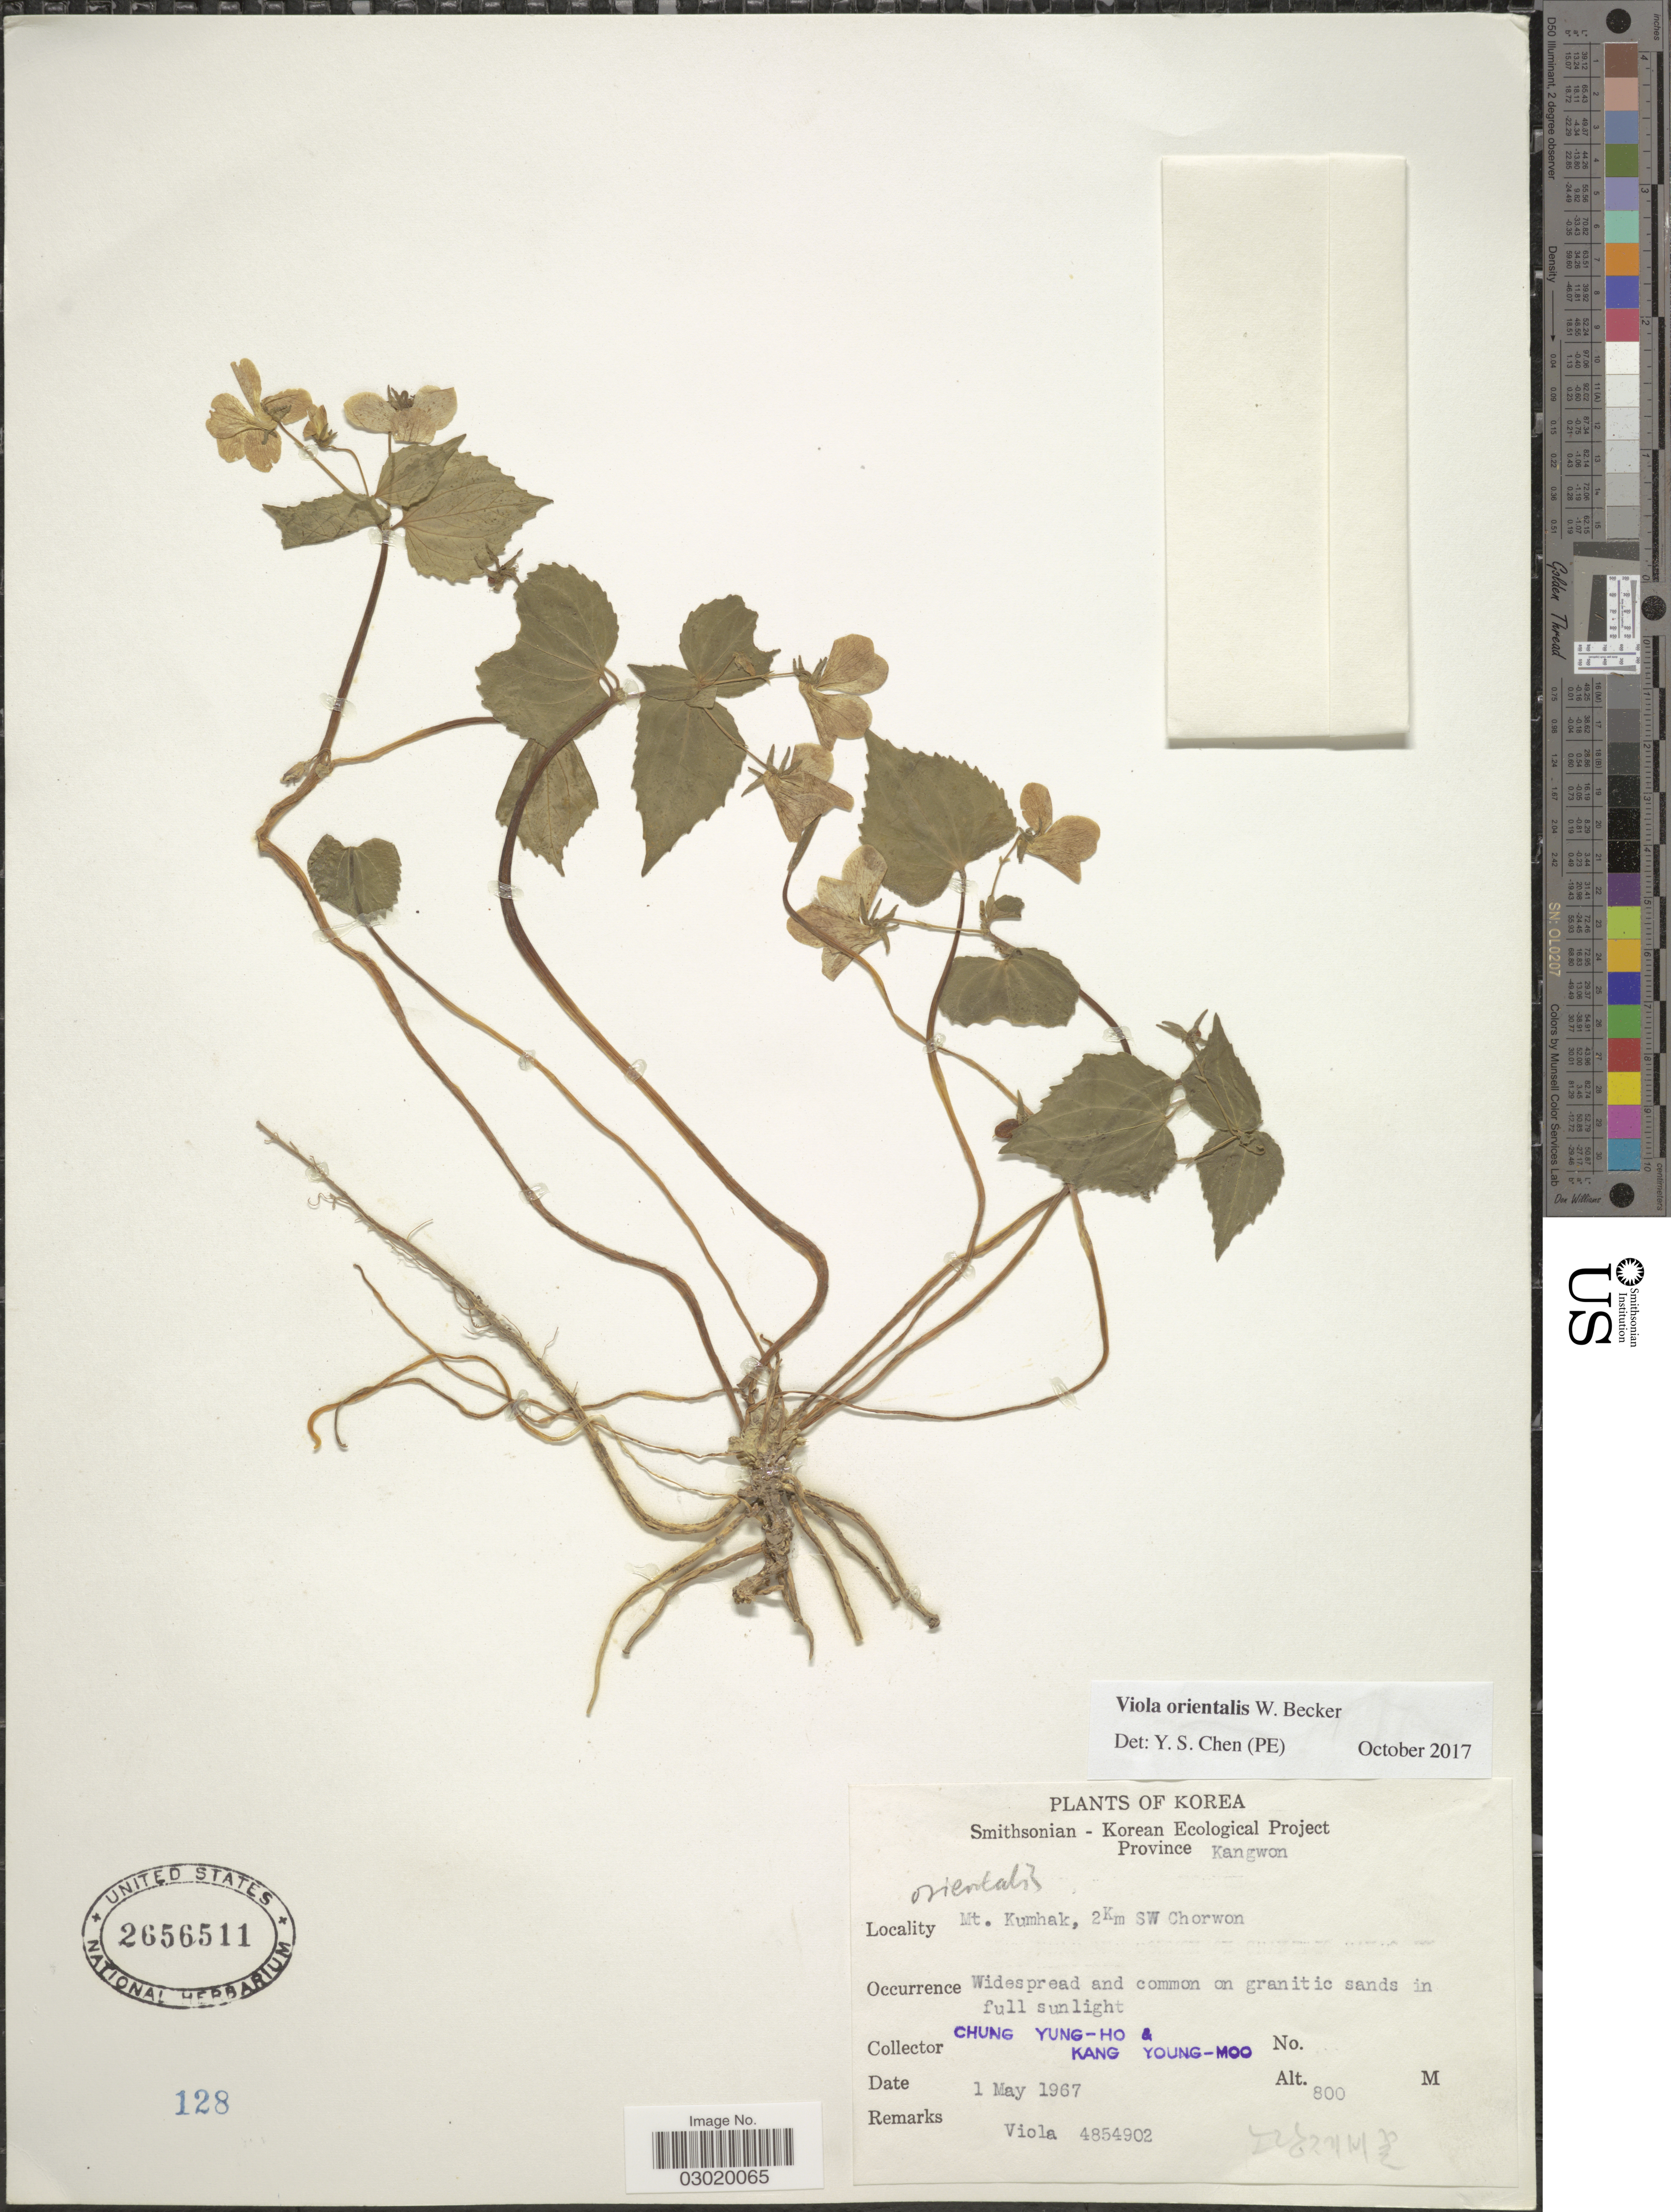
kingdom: Plantae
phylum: Tracheophyta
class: Magnoliopsida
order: Malpighiales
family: Violaceae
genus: Viola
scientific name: Viola orientalis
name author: W. Becker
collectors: C. Yung-Ho & K. Young-Moo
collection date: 1967-05-01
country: North Korea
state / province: Kangwon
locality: Province Kangwon. Mt. Kumhak, 2Km SW Chorwon.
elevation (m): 800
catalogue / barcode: US 2656511